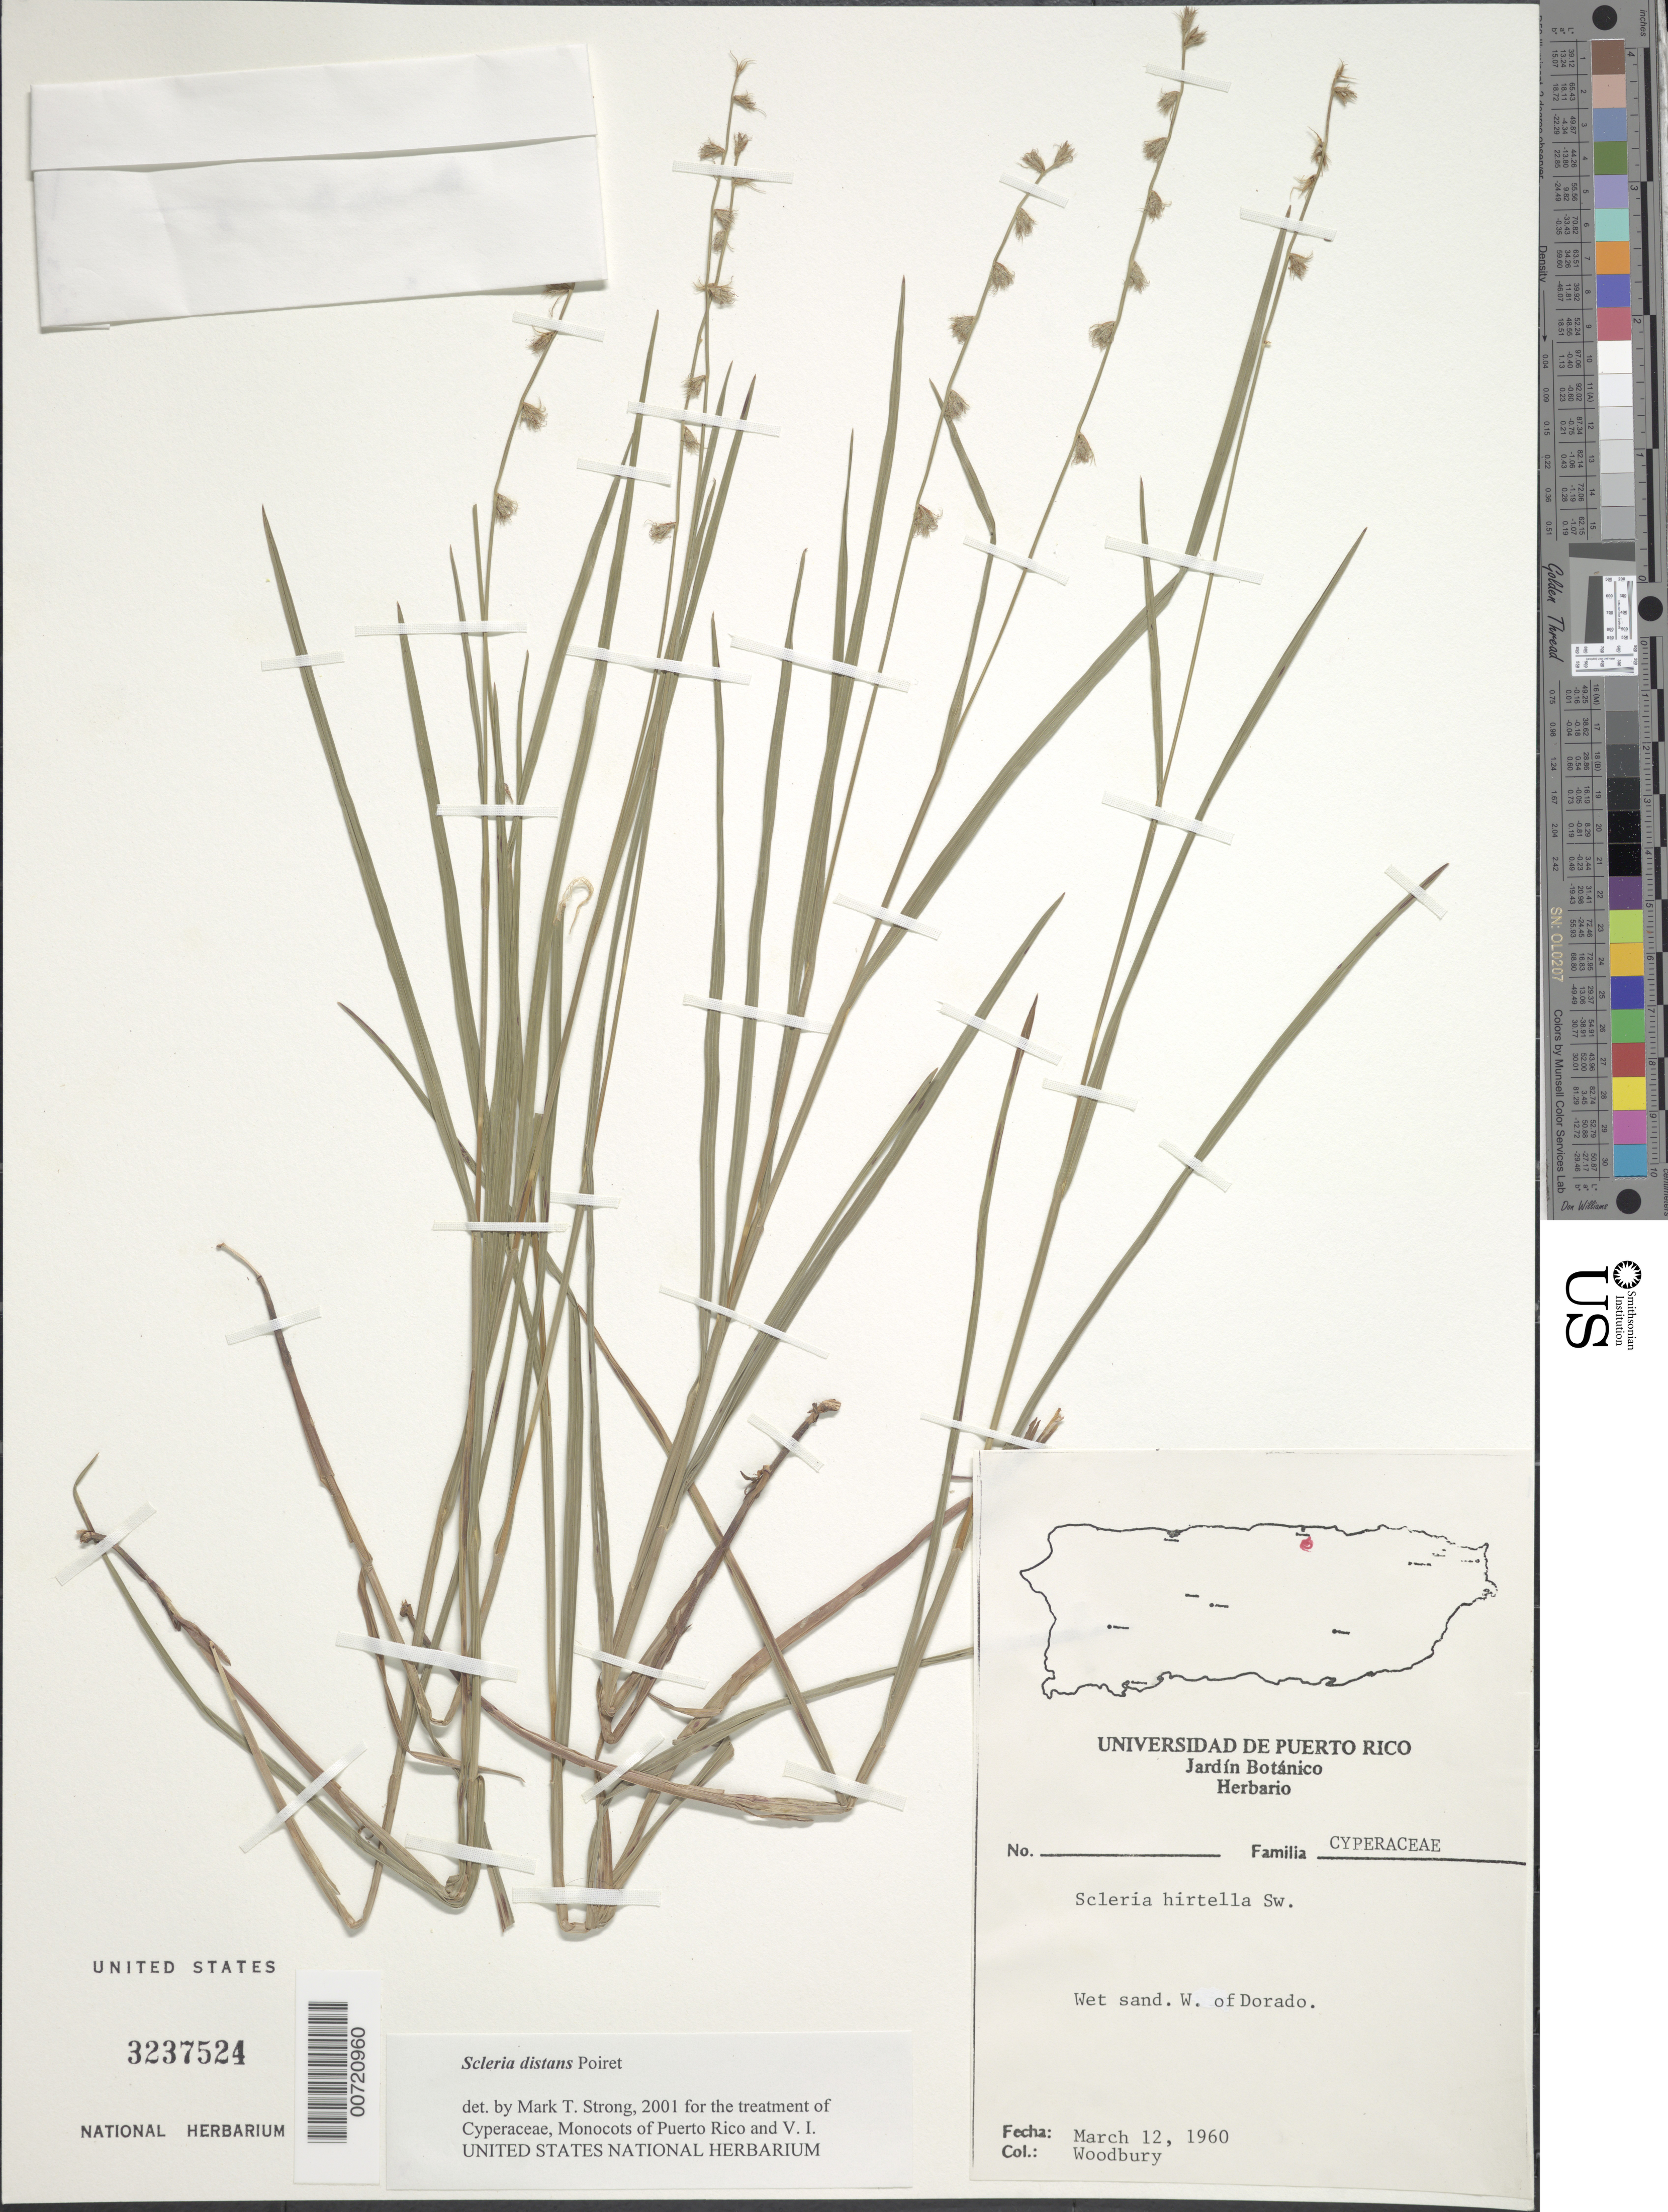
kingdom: Plantae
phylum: Tracheophyta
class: Liliopsida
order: Poales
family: Cyperaceae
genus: Scleria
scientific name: Scleria distans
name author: Poir.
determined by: Strong, M. T., (US), Smithsonian Institution - National Museum of Natural History (UNITED STATES)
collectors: R. O. Woodbury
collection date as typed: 12 Mar 1960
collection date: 1960-03-12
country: Puerto Rico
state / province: Dorado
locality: W or Dorado.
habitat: Wet sand.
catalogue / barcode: US 3237524